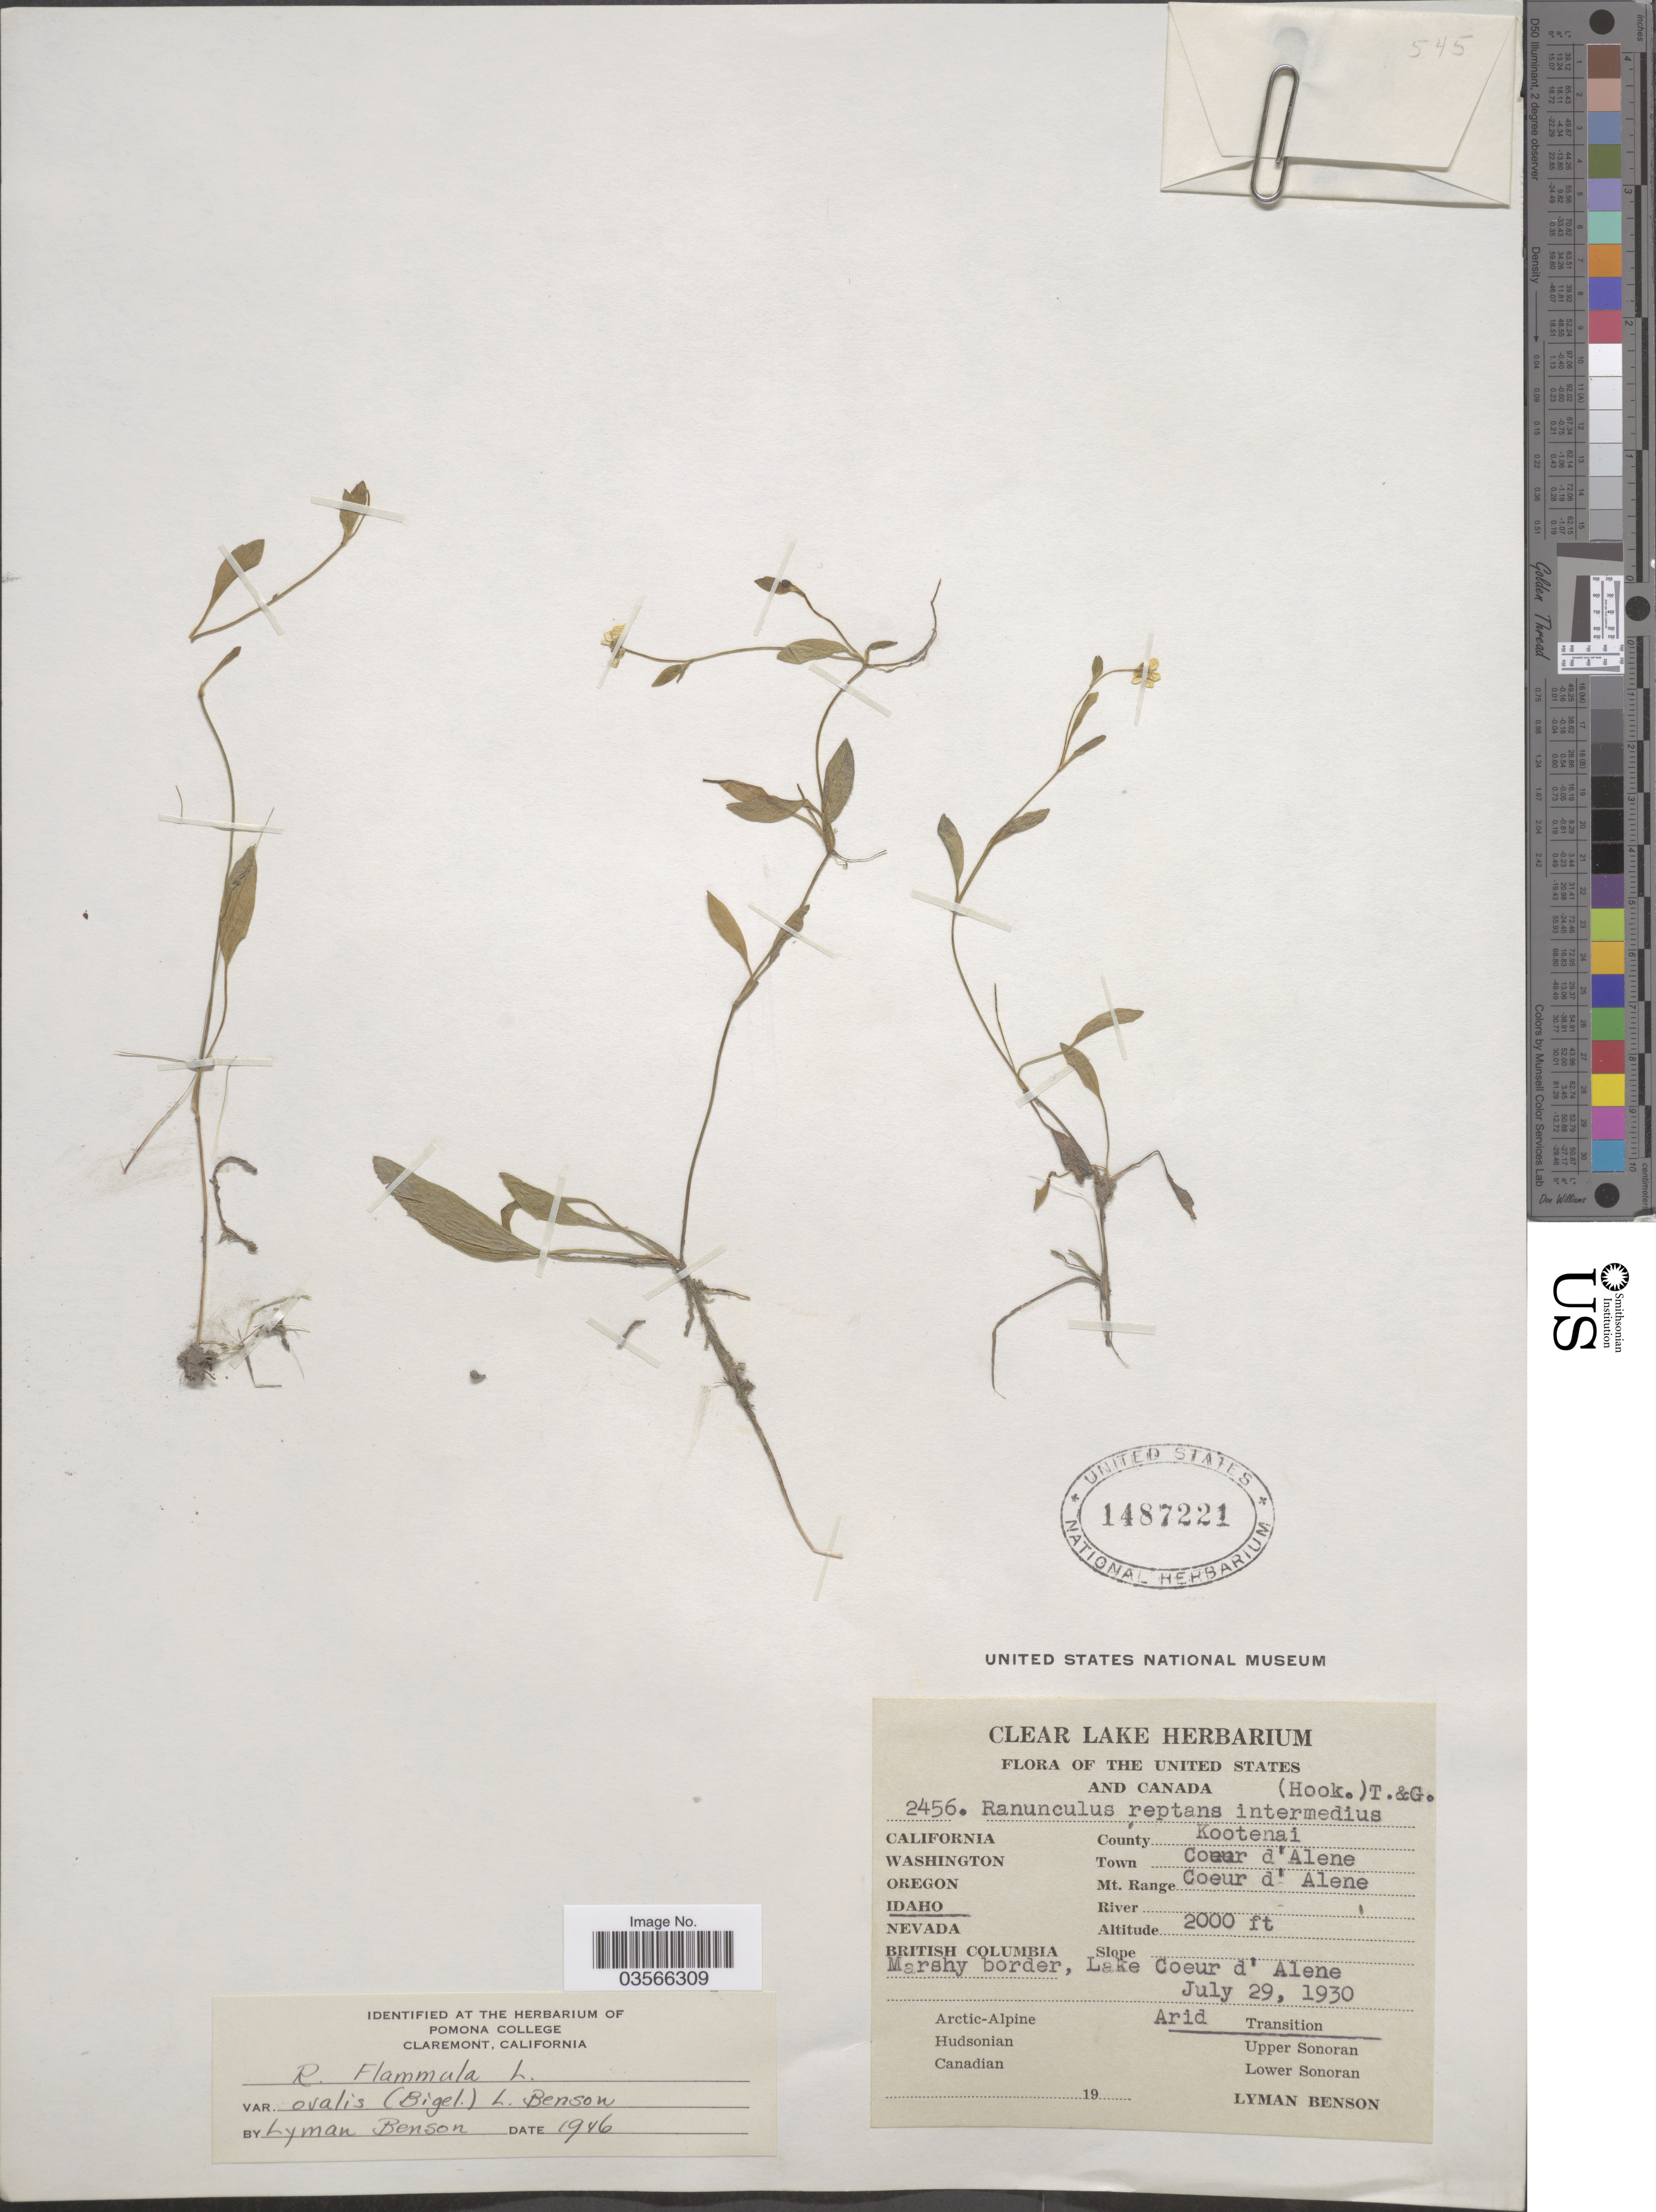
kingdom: Plantae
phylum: Tracheophyta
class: Magnoliopsida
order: Ranunculales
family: Ranunculaceae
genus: Ranunculus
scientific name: Ranunculus flammula var. ovalis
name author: (J.M. Bigelow) L.D. Benson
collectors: L. D. Benson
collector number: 2456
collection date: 1930-07-29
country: United States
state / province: Idaho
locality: County Kootenai Town Coeur d'Alene. Mt. Range Coeur d'Alene. Marshy border, Lake Coeur d'Alene.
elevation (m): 610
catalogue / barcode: US 1487221